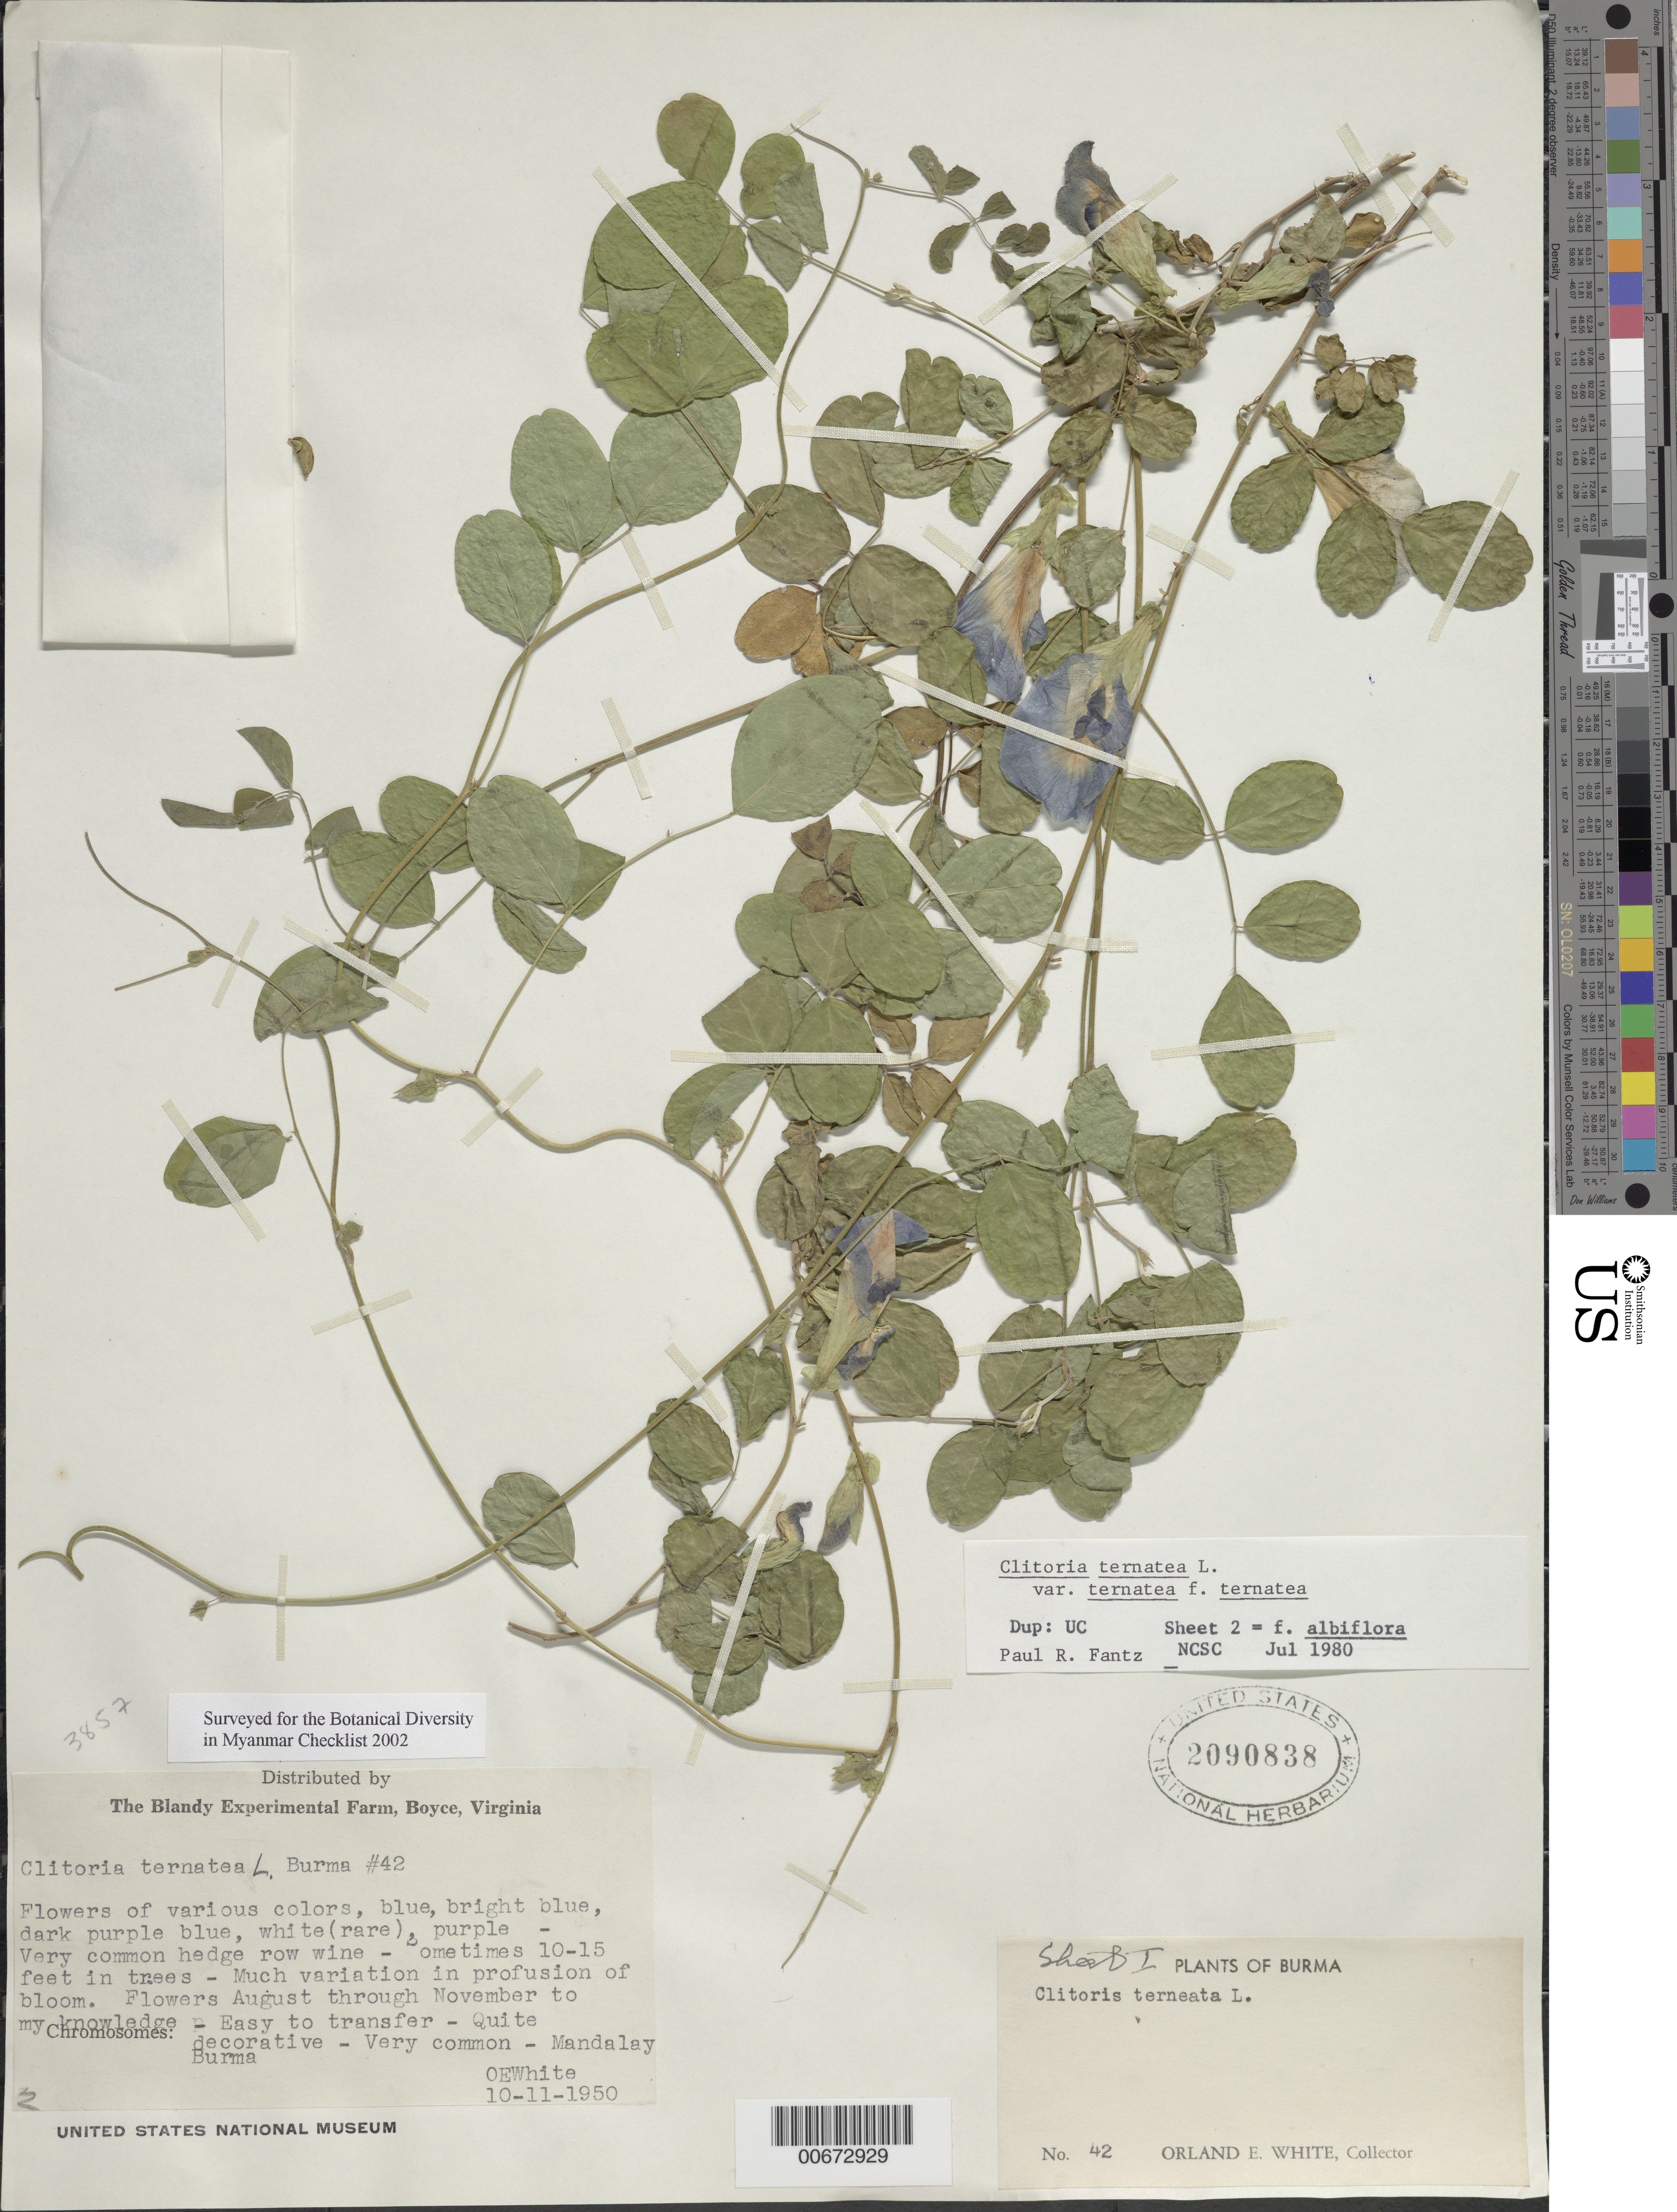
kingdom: Plantae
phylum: Tracheophyta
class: Magnoliopsida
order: Fabales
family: Fabaceae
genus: Clitoria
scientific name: Clitoria ternatea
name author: L.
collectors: O. E. White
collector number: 42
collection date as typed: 10 Nov 1950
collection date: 1950-11-10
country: Myanmar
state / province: Mandalay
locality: Mandalay.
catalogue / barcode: US 2090838